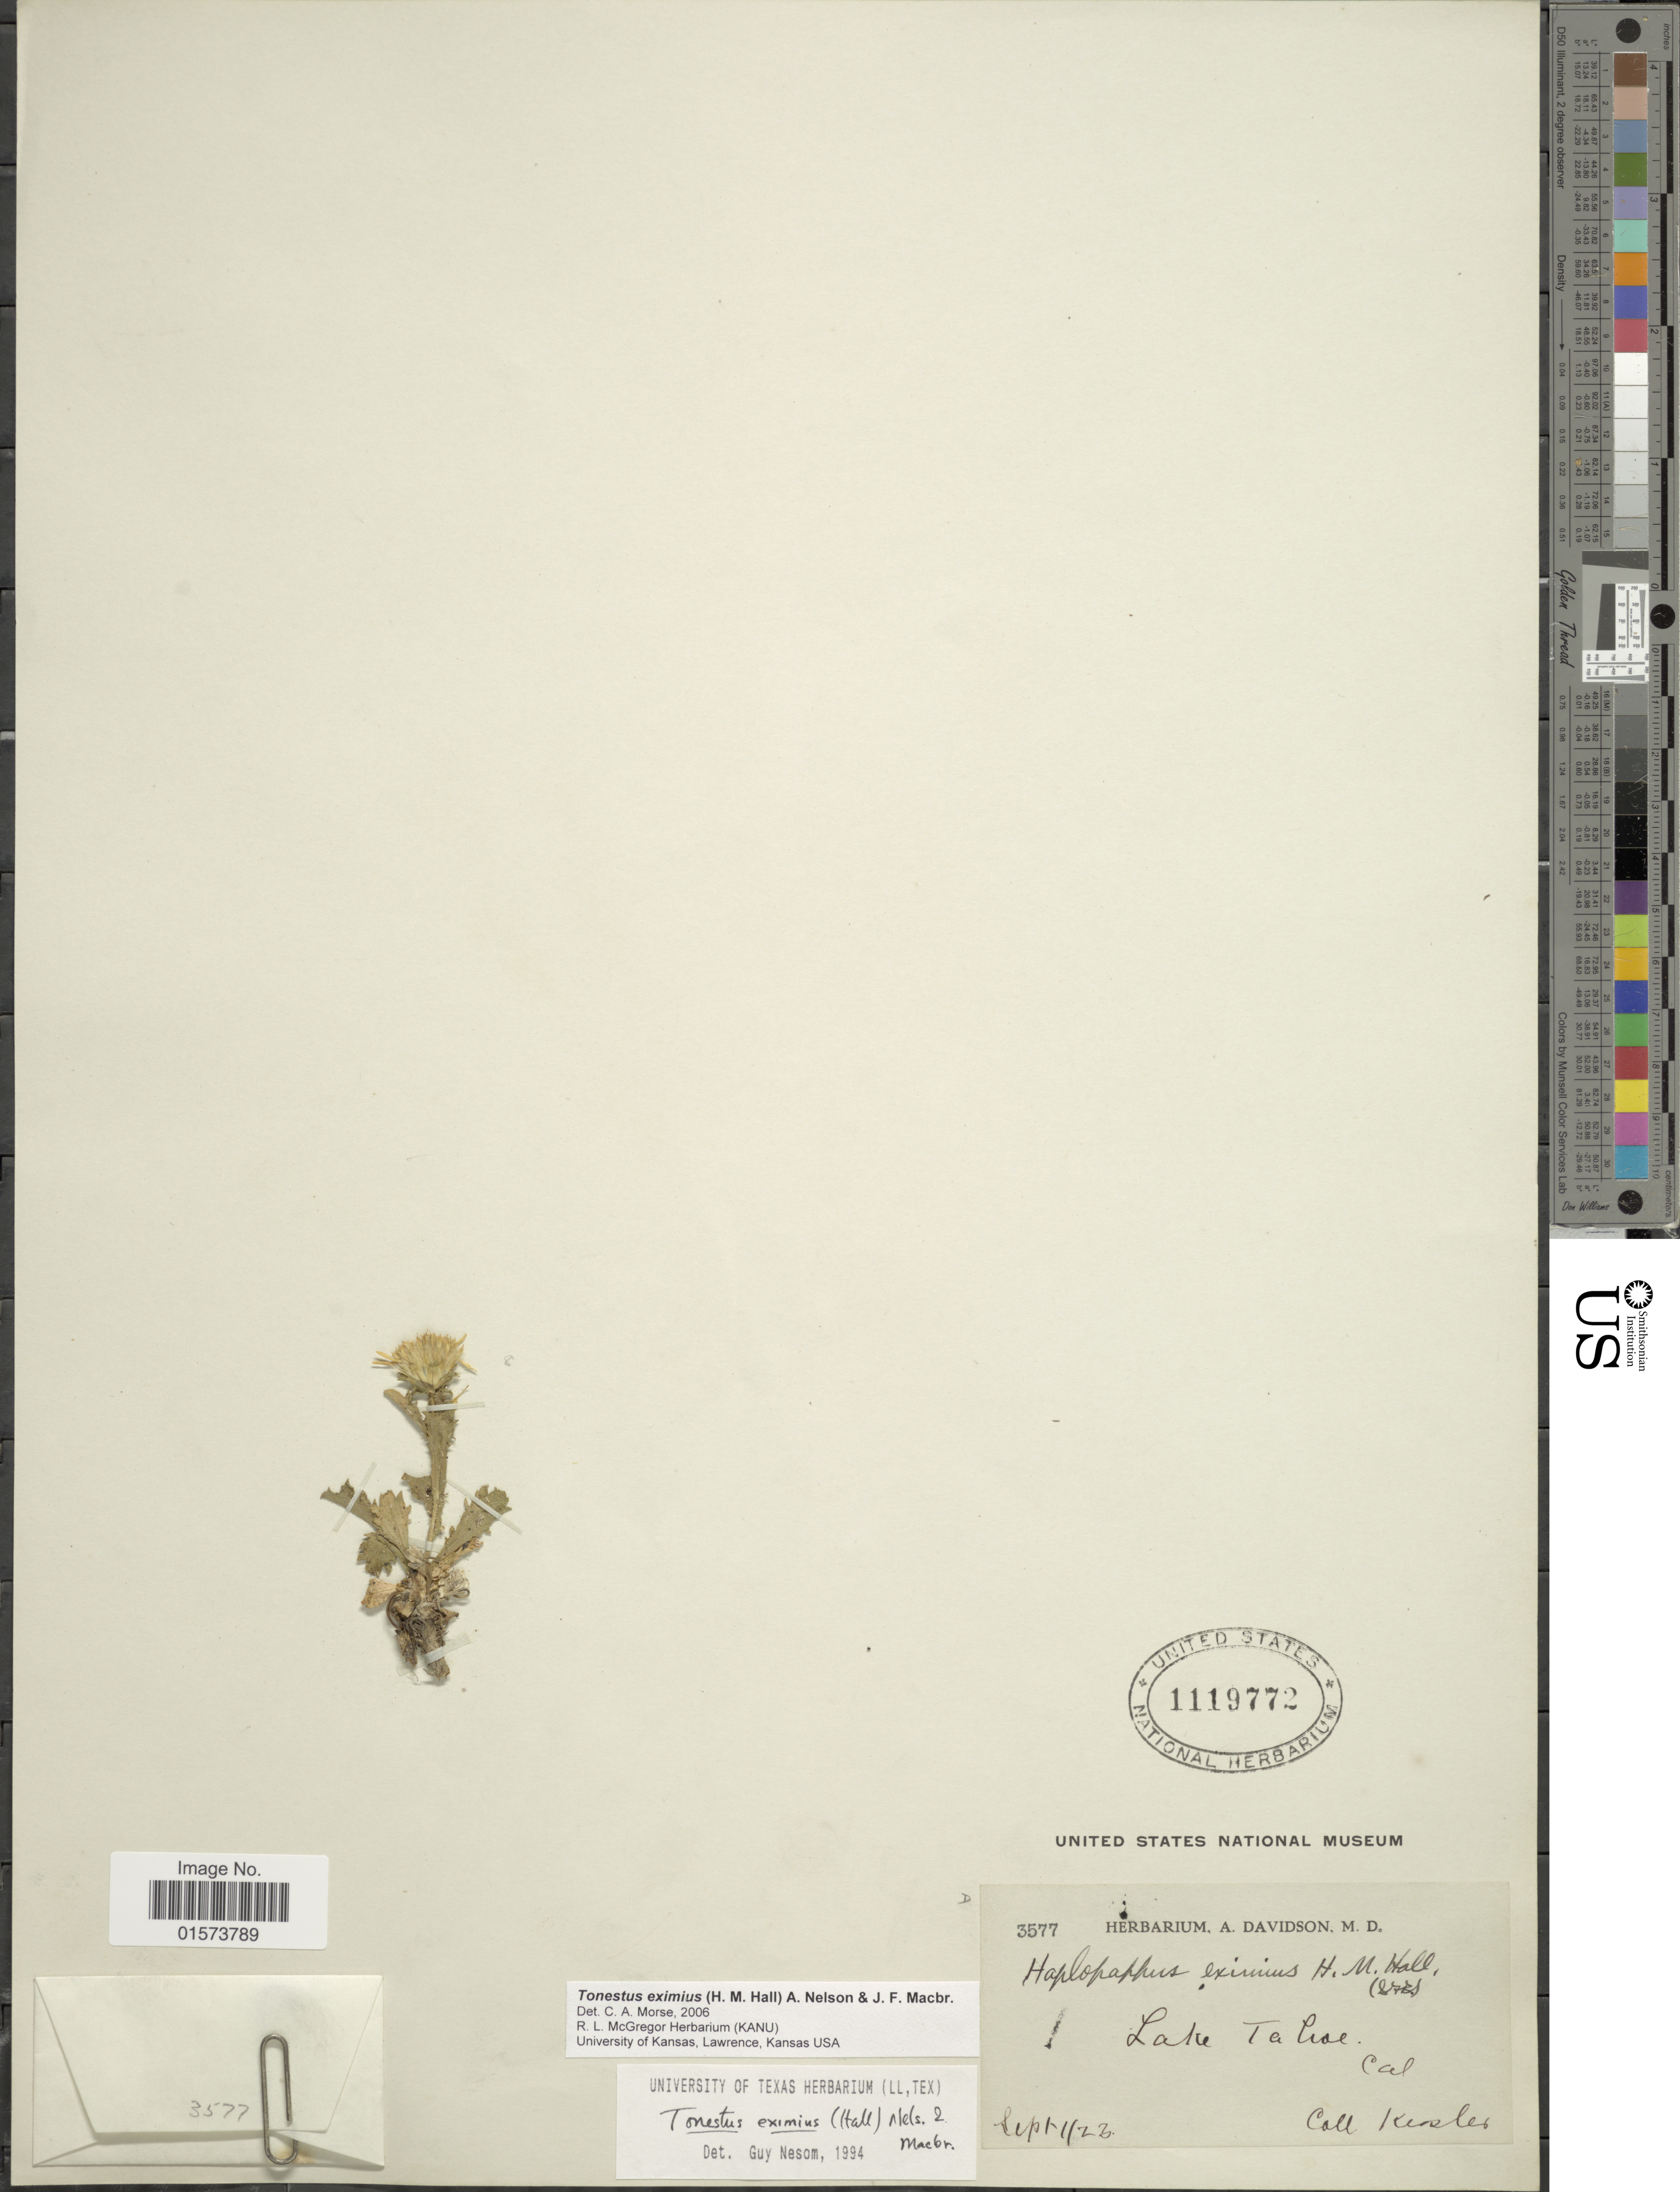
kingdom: Plantae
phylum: Tracheophyta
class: Magnoliopsida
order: Asterales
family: Asteraceae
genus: Tonestus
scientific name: Tonestus eximius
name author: (H.M. Hall) Nelson & J.F. Macbr.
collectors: Kesler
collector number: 3577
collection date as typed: Transcribed d/m/y: 11/9/23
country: United States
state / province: California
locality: Lake Tahoe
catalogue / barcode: US 1119772